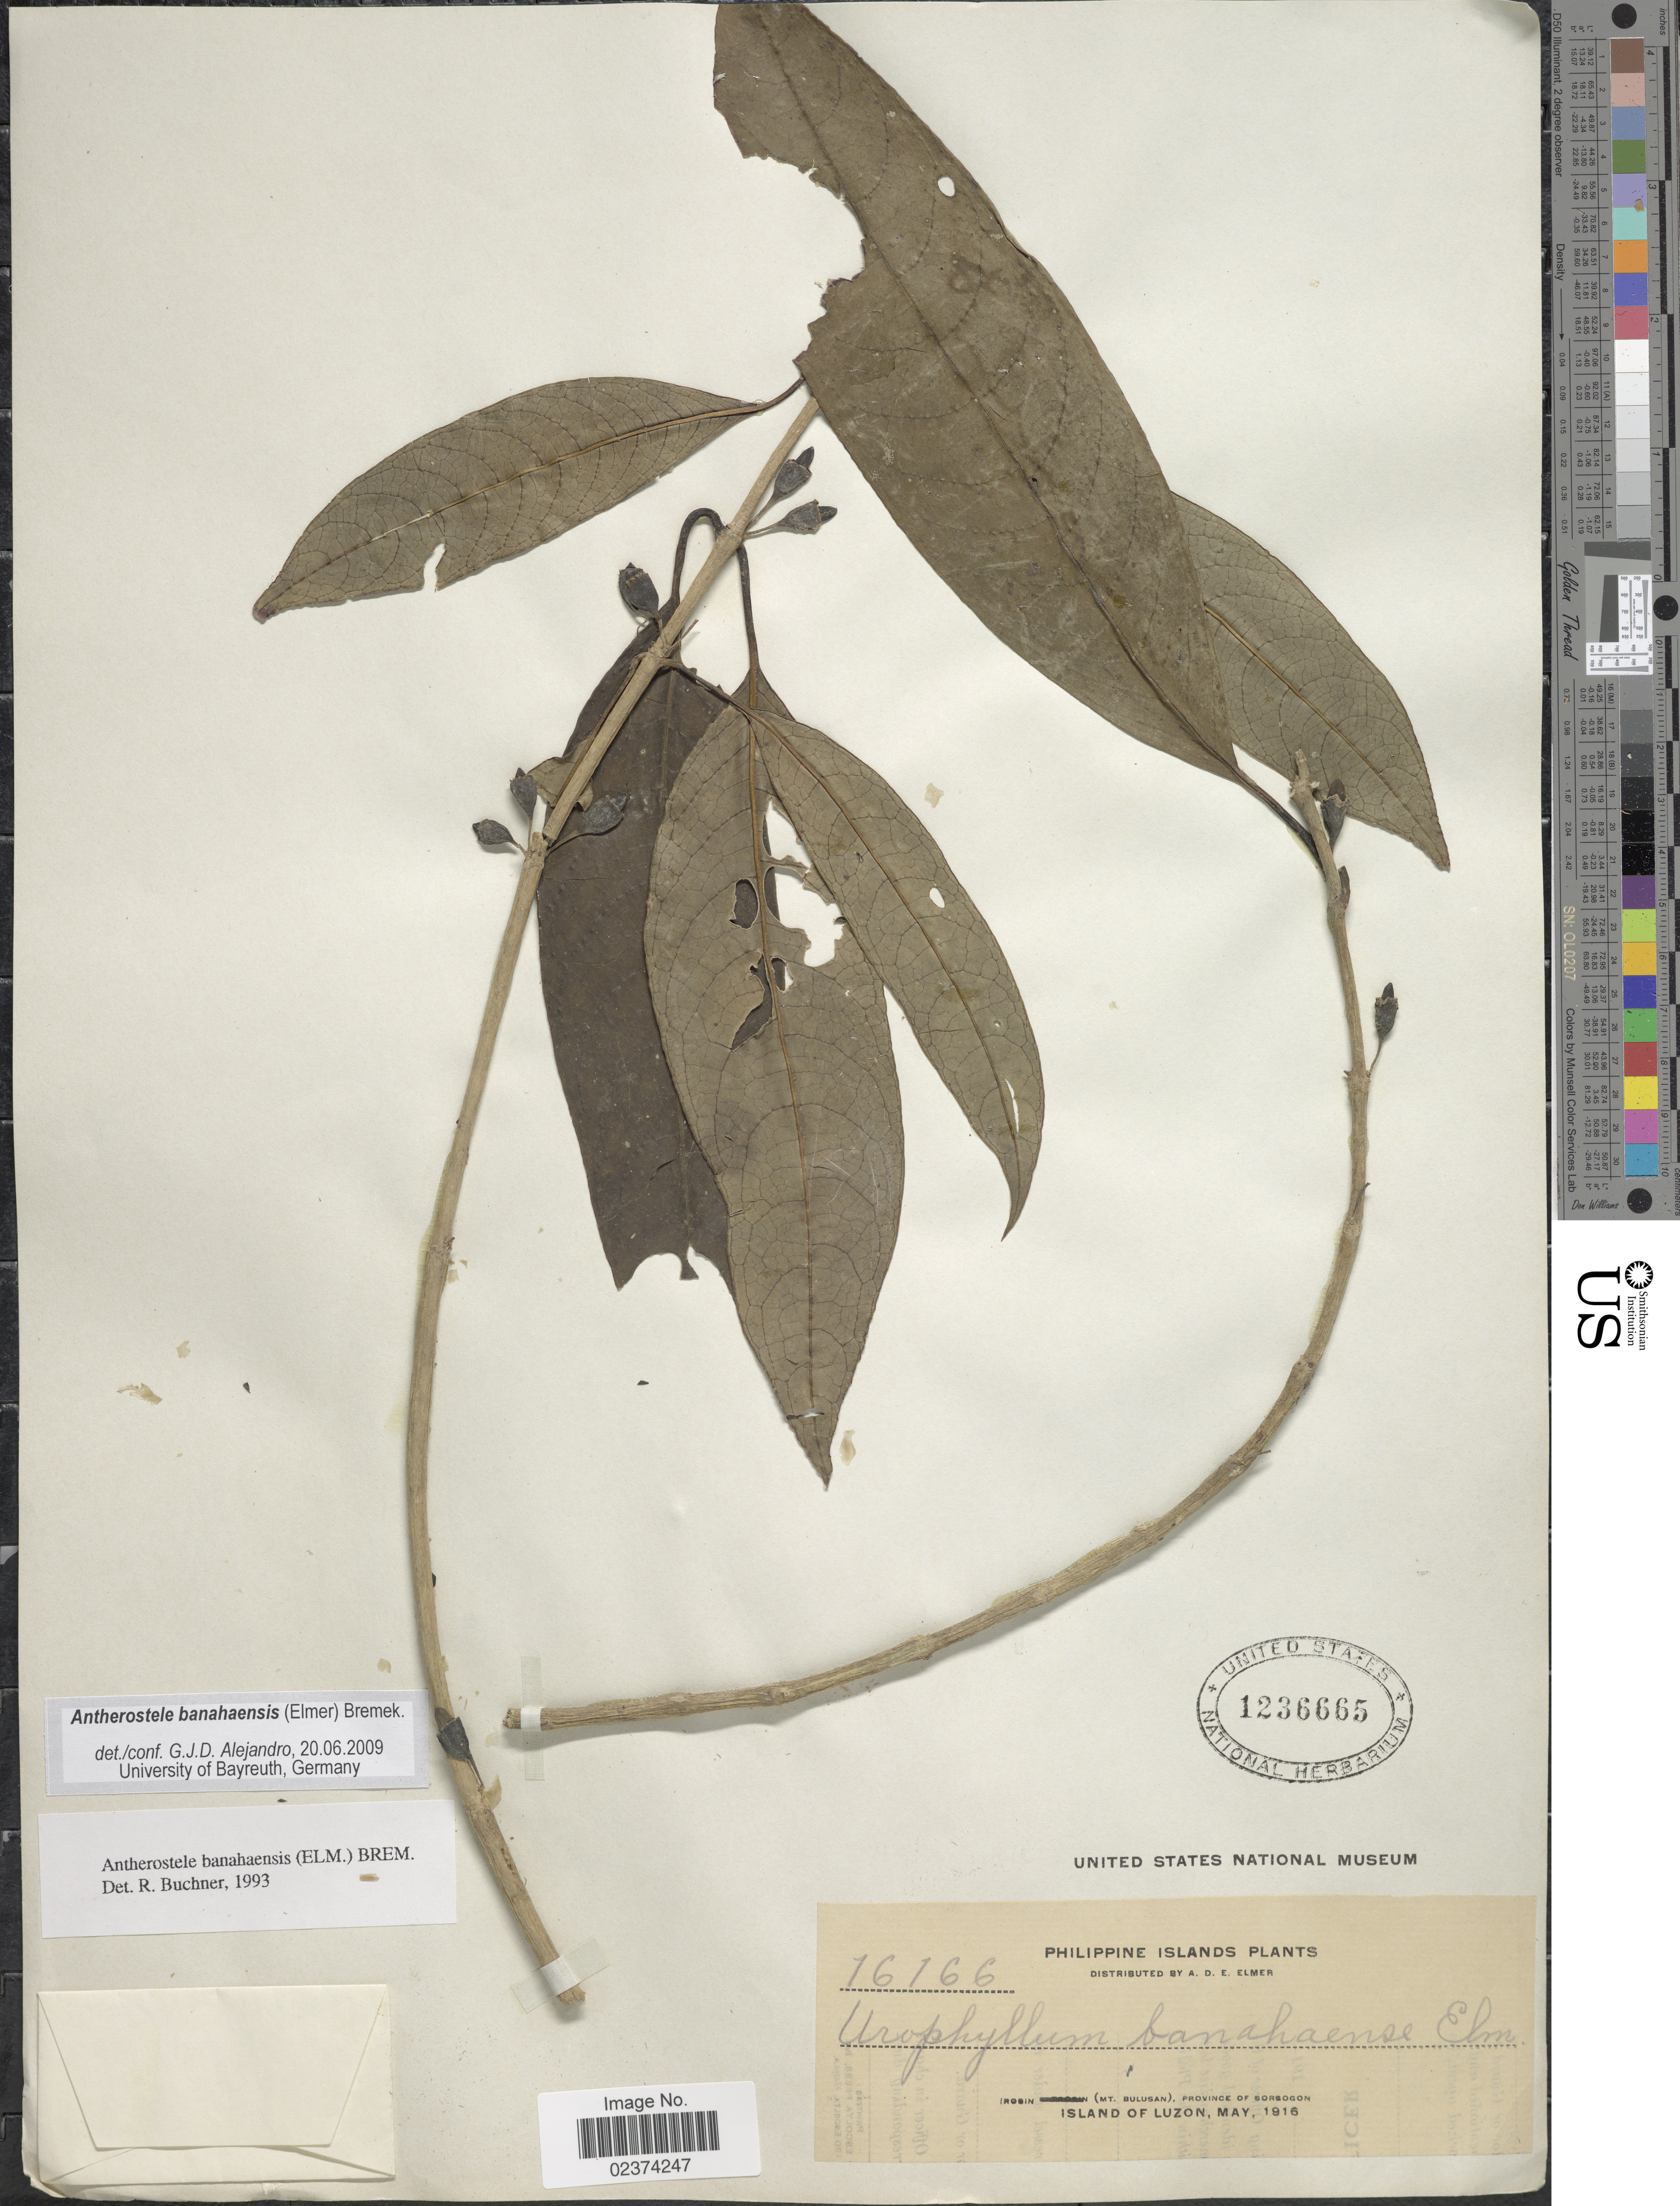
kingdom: Plantae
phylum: Tracheophyta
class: Magnoliopsida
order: Gentianales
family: Rubiaceae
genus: Antherostele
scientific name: Antherostele banahaensis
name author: (Elmer) Bremek.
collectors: A. D. E. Elmer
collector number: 16166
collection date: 1916-05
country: Philippines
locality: Philippine Islands. Irosin (Mt. Bulusan), Province of Sorsogon. Island of Luzon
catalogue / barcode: US 1236665